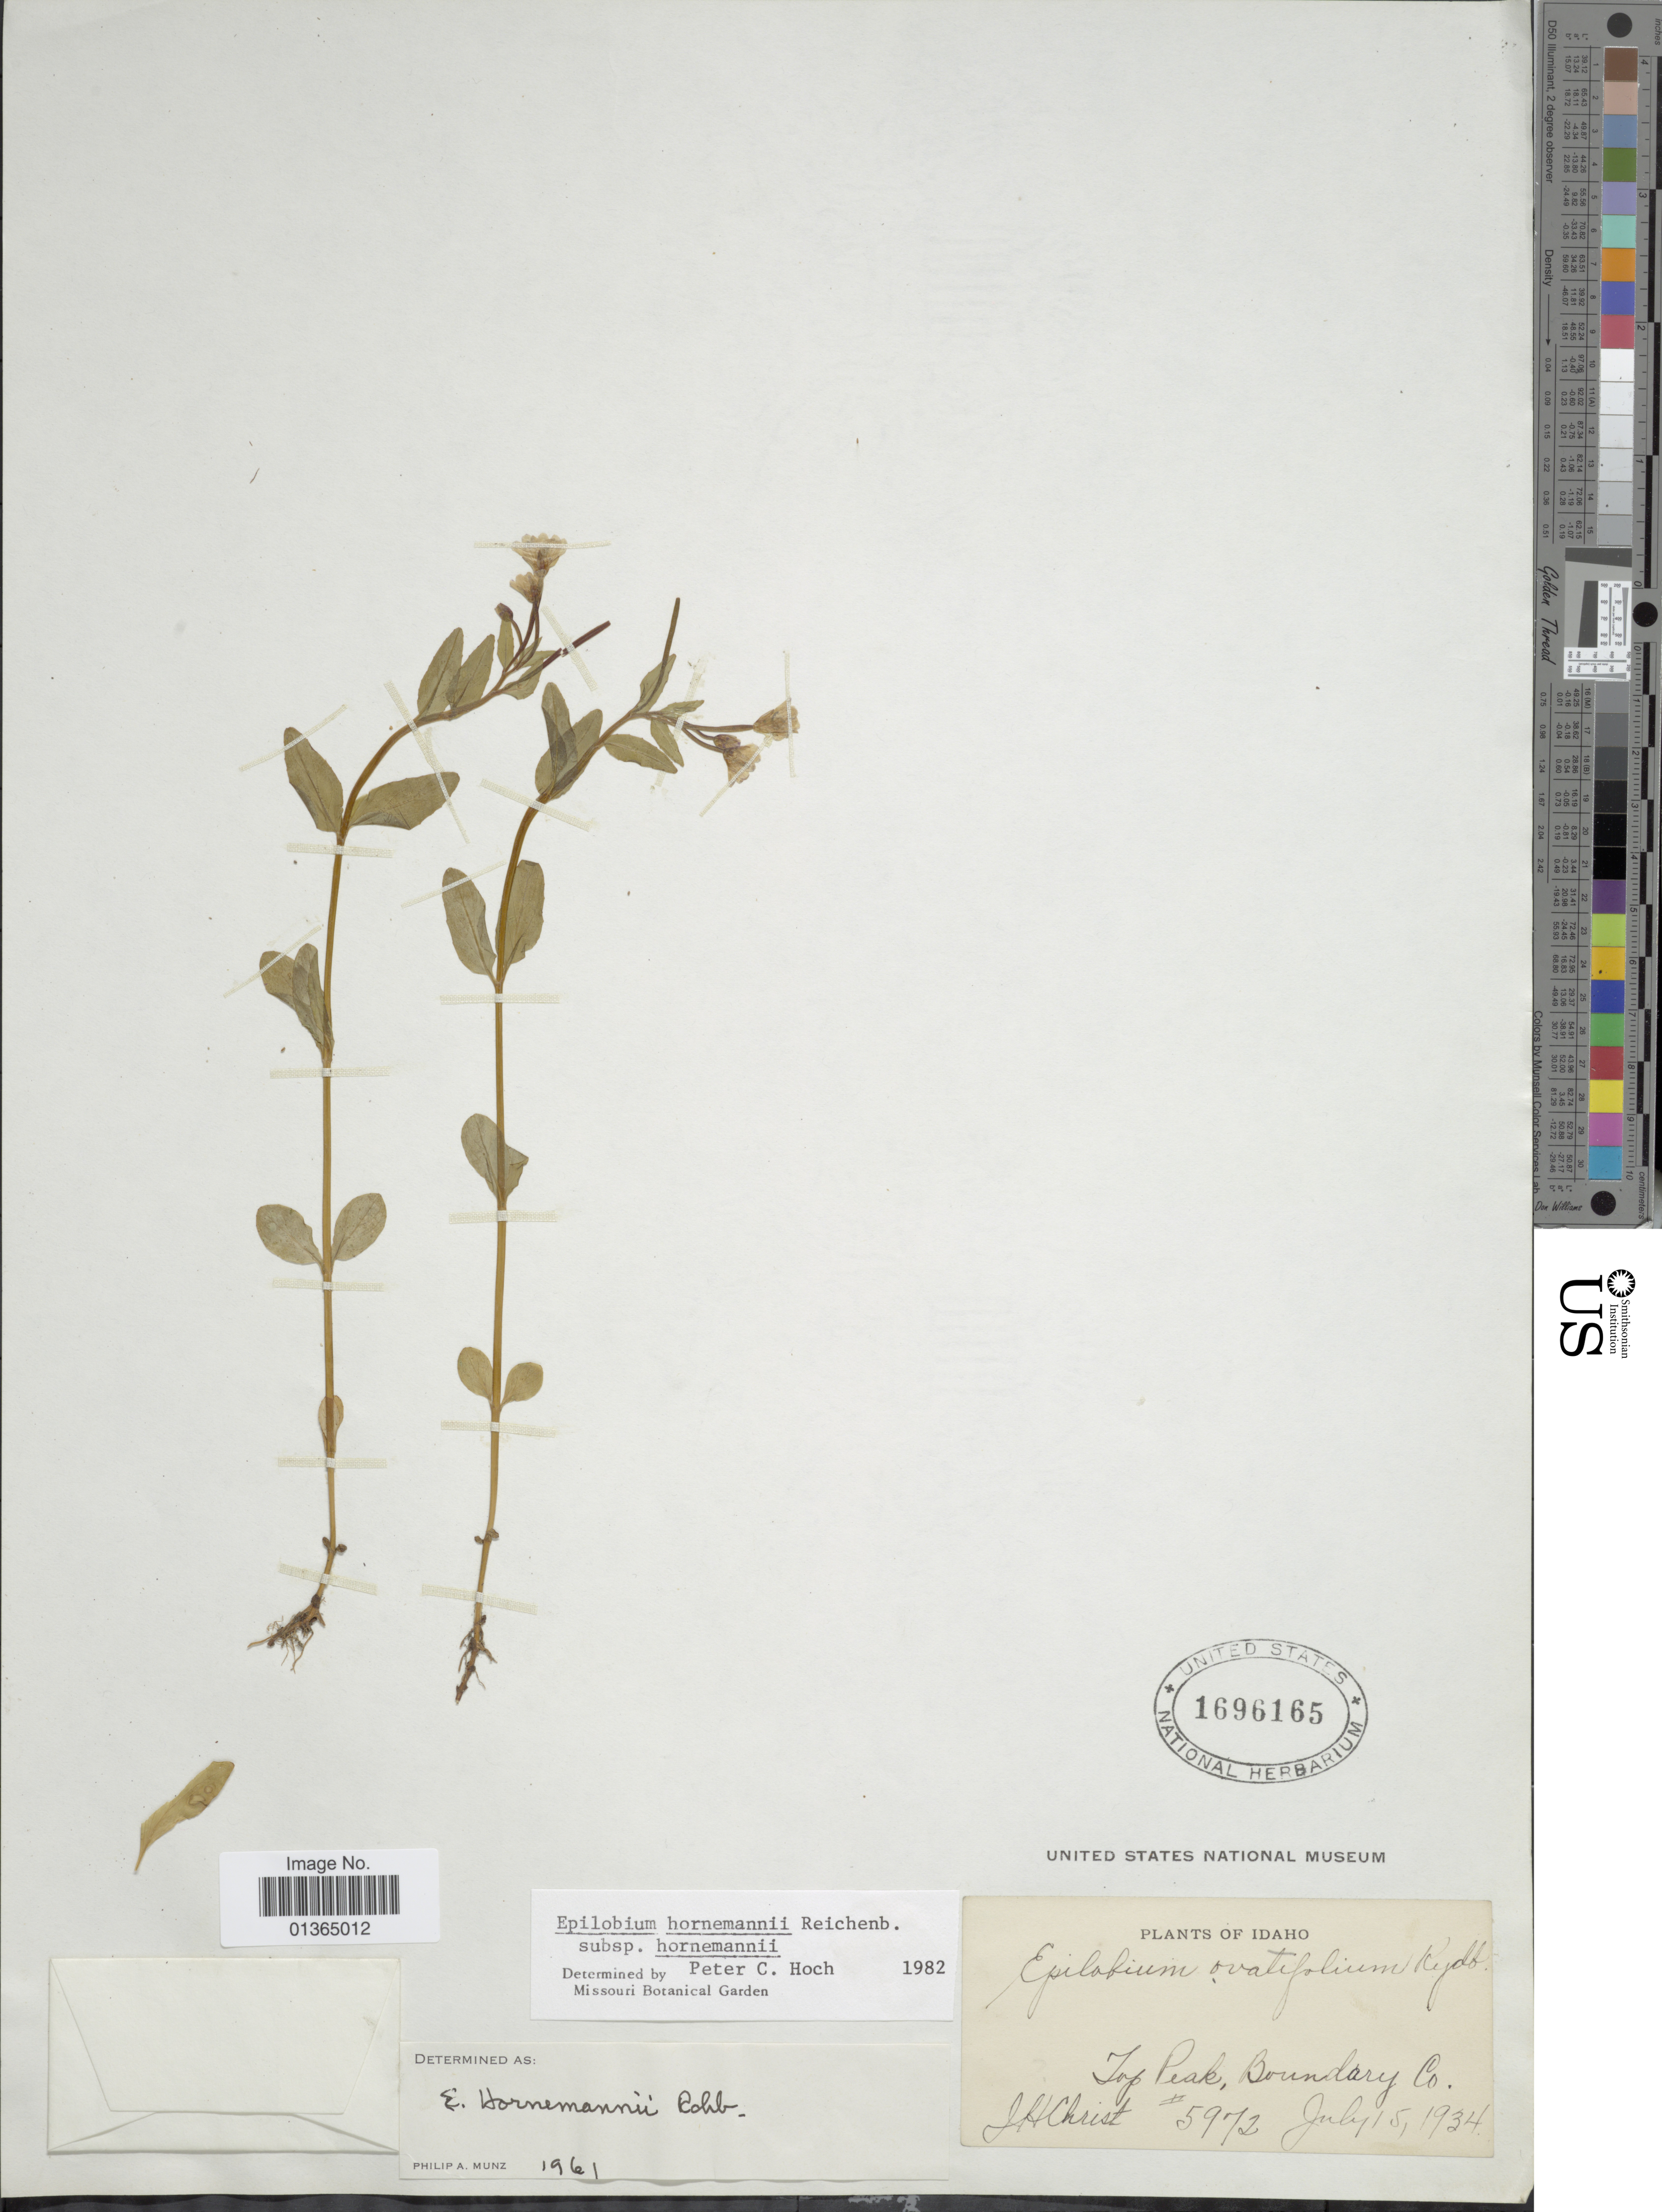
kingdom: Plantae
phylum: Tracheophyta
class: Magnoliopsida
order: Myrtales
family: Onagraceae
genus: Epilobium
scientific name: Epilobium hornemannii subsp. hornemannii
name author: Rchb.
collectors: J. H. Christ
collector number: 5972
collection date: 1934-07-15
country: United States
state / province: Idaho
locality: Top Peak, Boundary Co.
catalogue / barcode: US 1696165